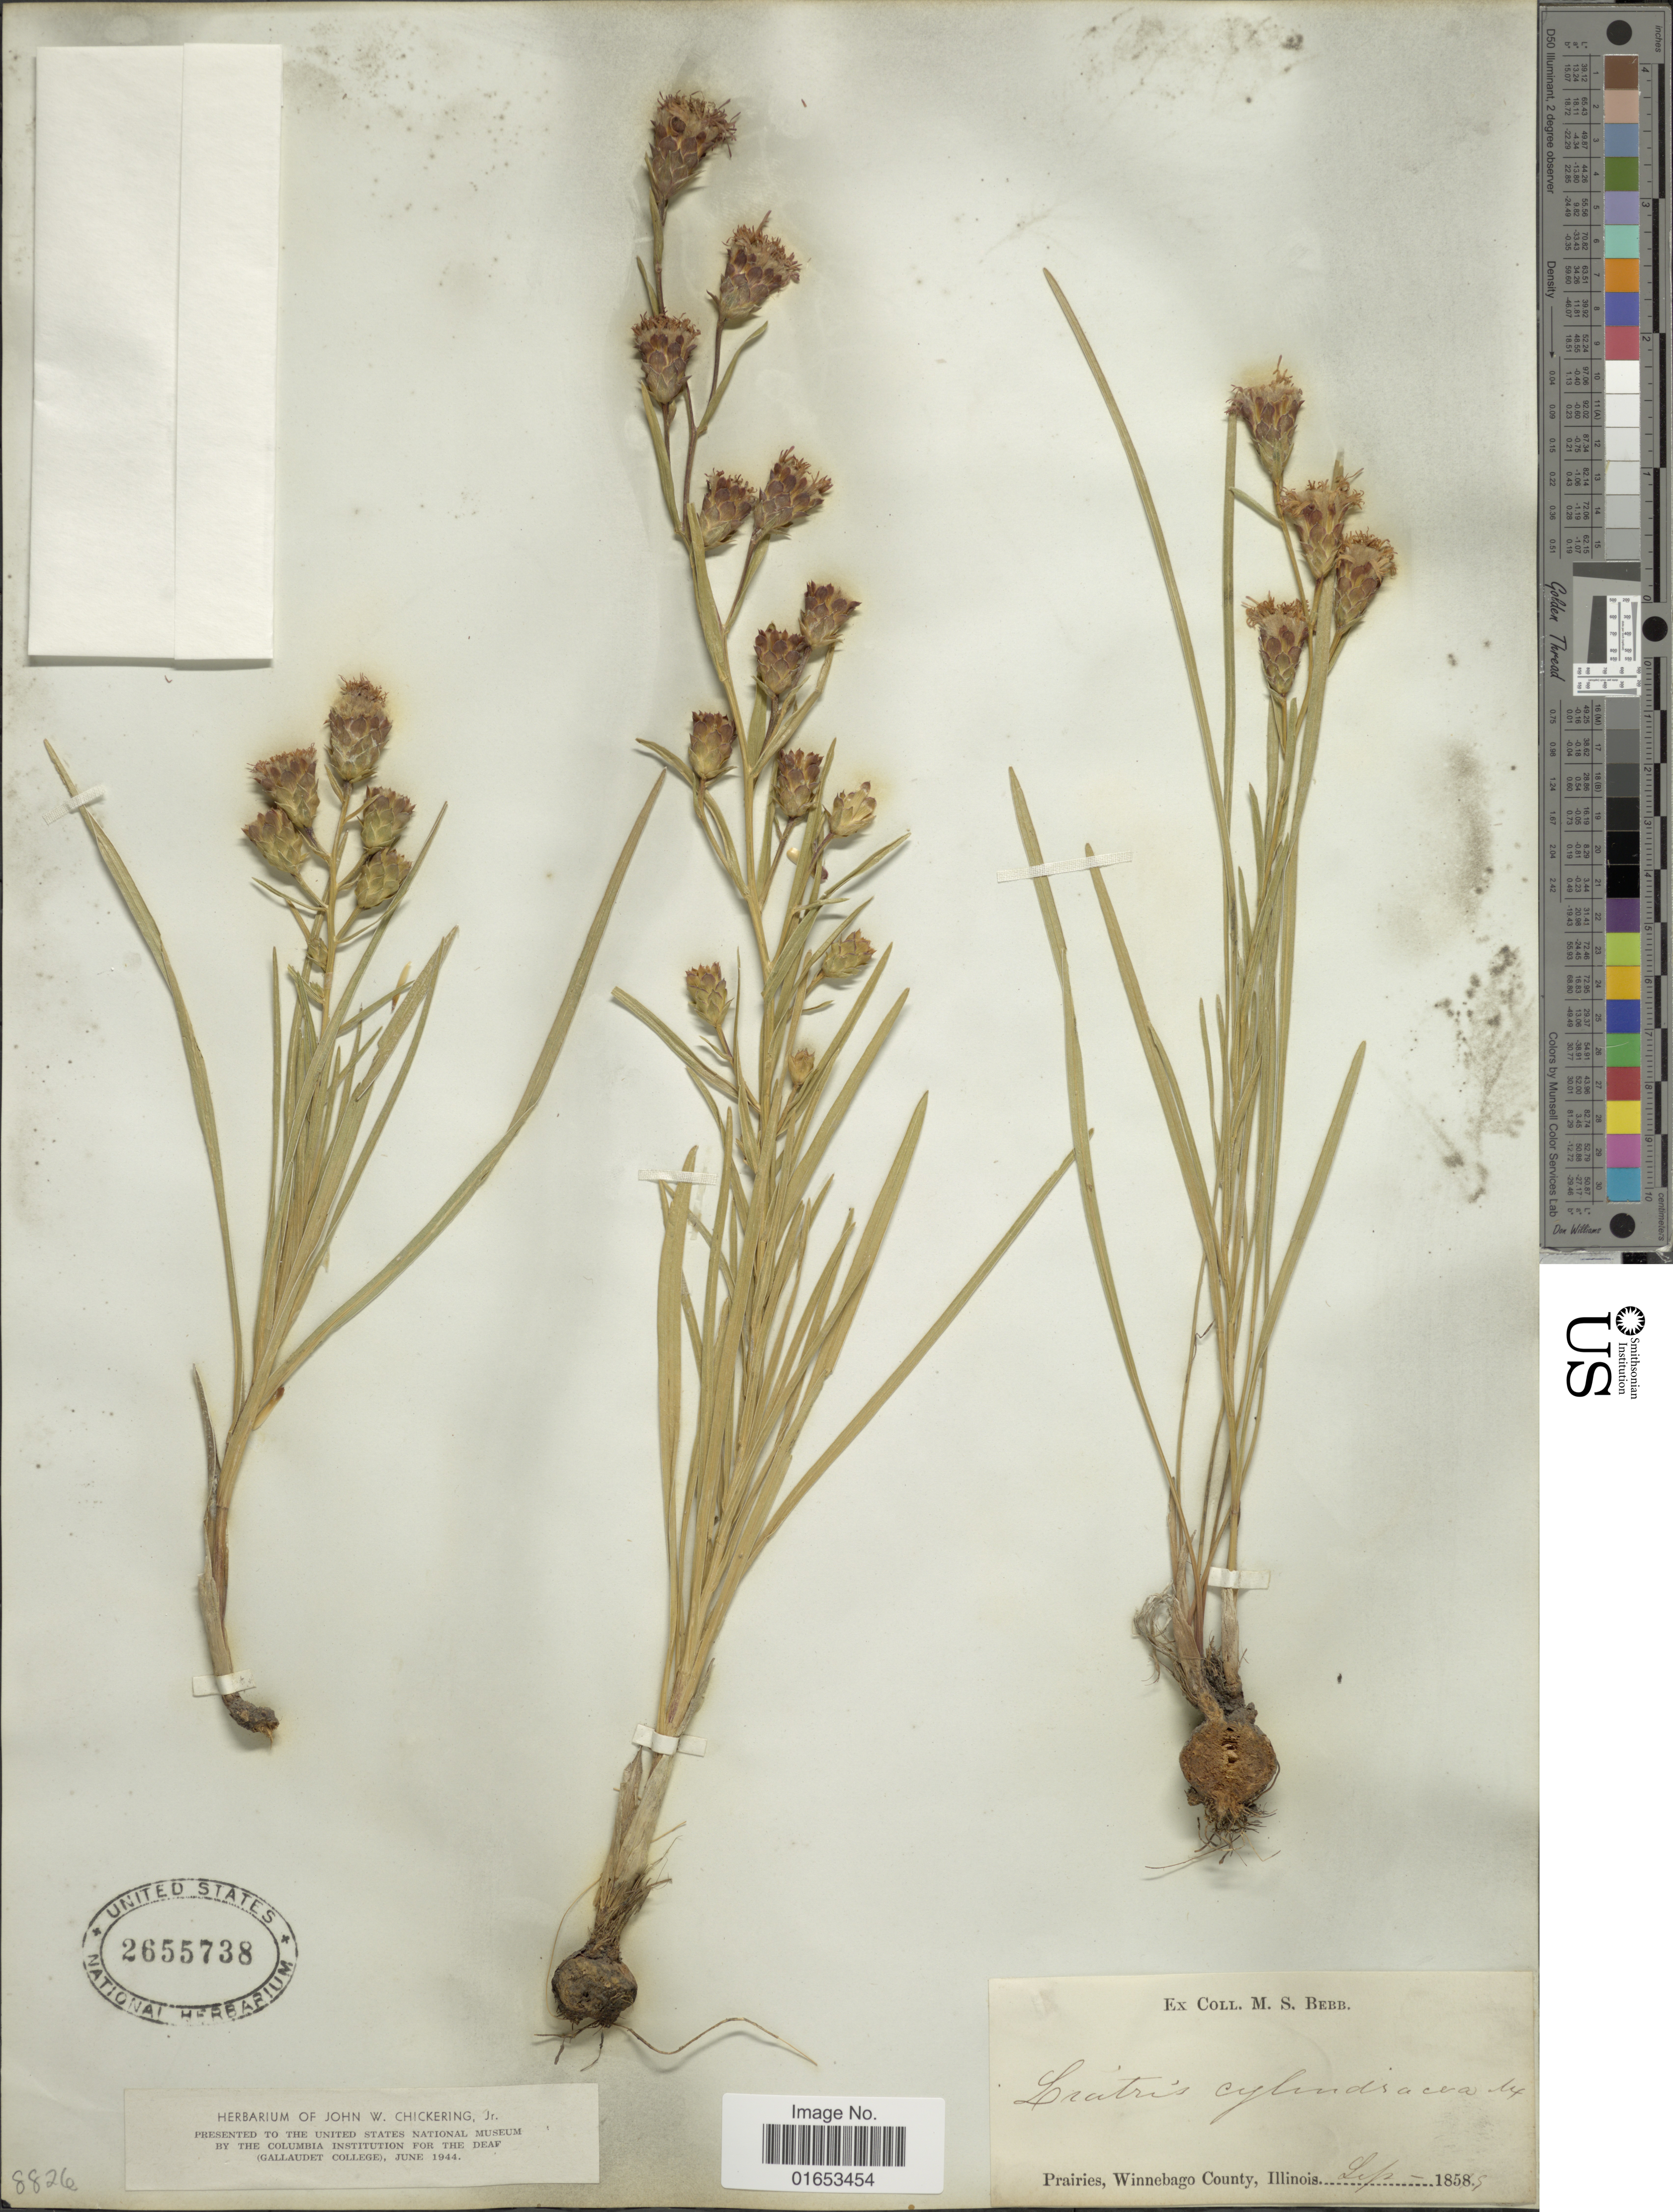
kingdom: Plantae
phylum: Tracheophyta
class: Magnoliopsida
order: Asterales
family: Asteraceae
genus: Liatris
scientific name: Liatris cylindracea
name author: Michaux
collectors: M. Bebb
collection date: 1858-09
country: United States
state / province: Illinois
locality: Prairies, Winnebago County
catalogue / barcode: US 2655738